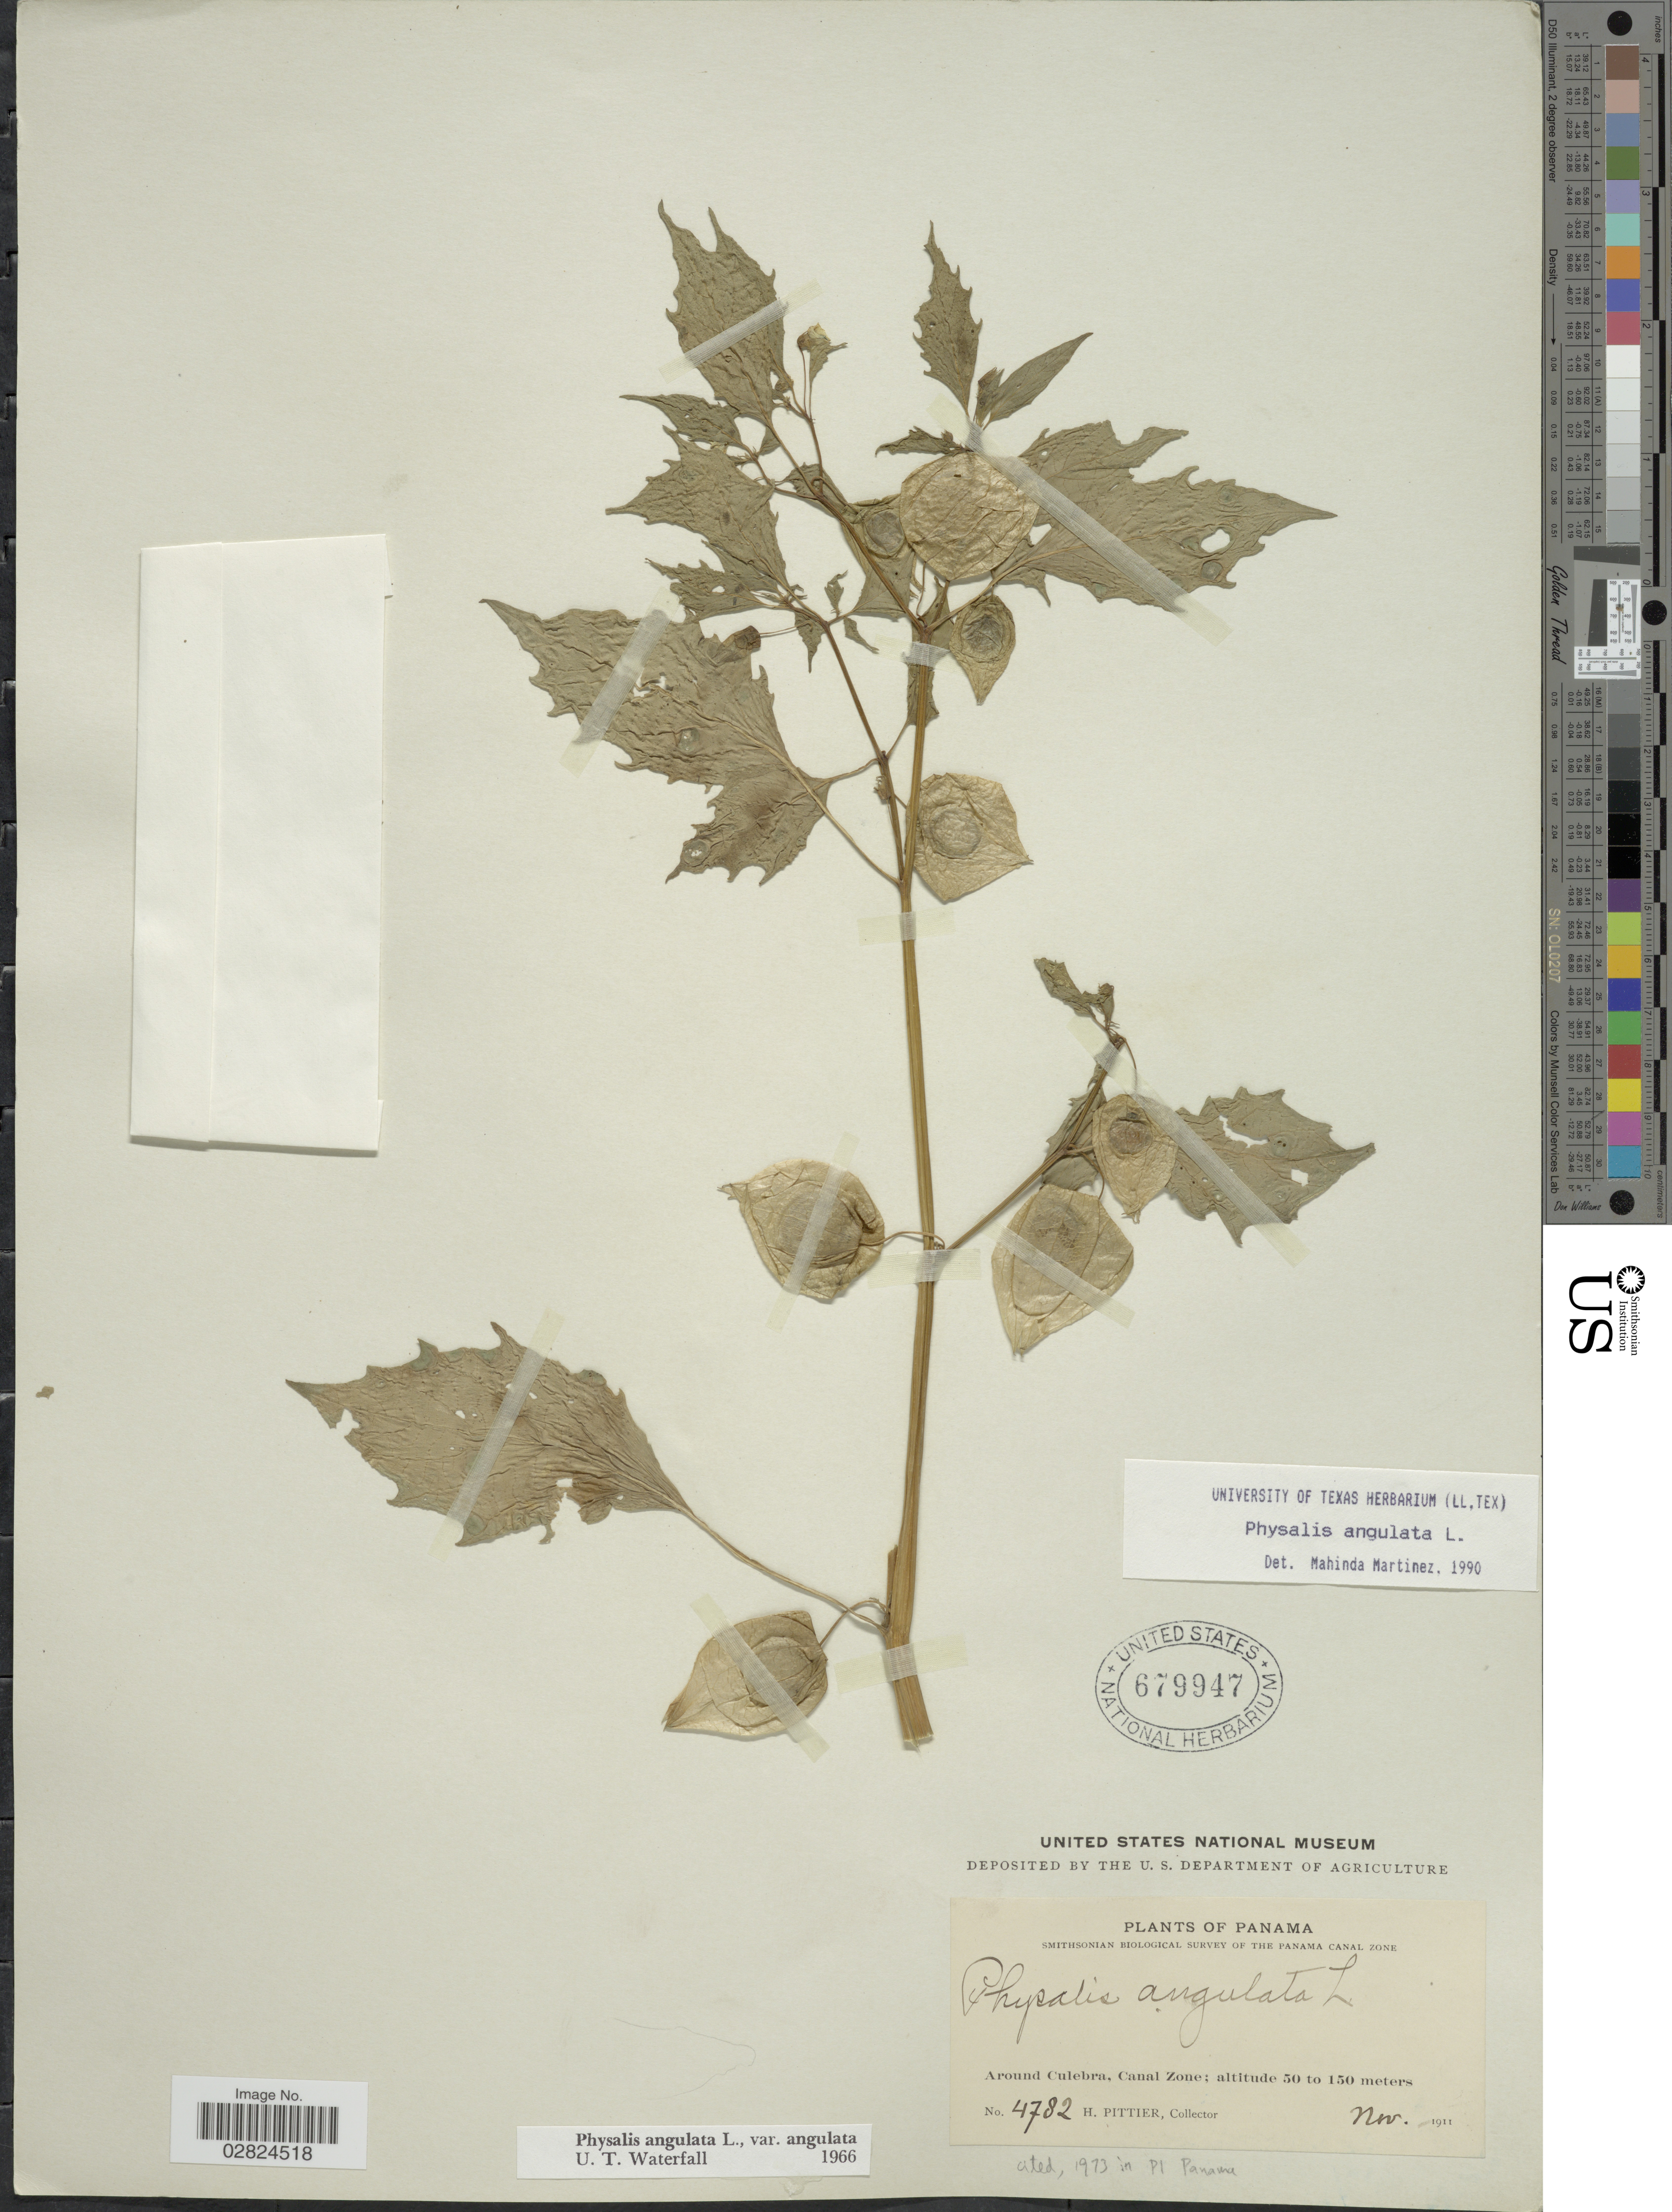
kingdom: Plantae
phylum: Tracheophyta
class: Magnoliopsida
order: Solanales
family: Solanaceae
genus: Physalis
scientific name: Physalis angulata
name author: L.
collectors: H. F. Pittier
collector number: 4782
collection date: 1911-11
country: Panama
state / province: Colón / Panamá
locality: Around Culebra, Canal Zone.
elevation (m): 50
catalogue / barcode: US 679947